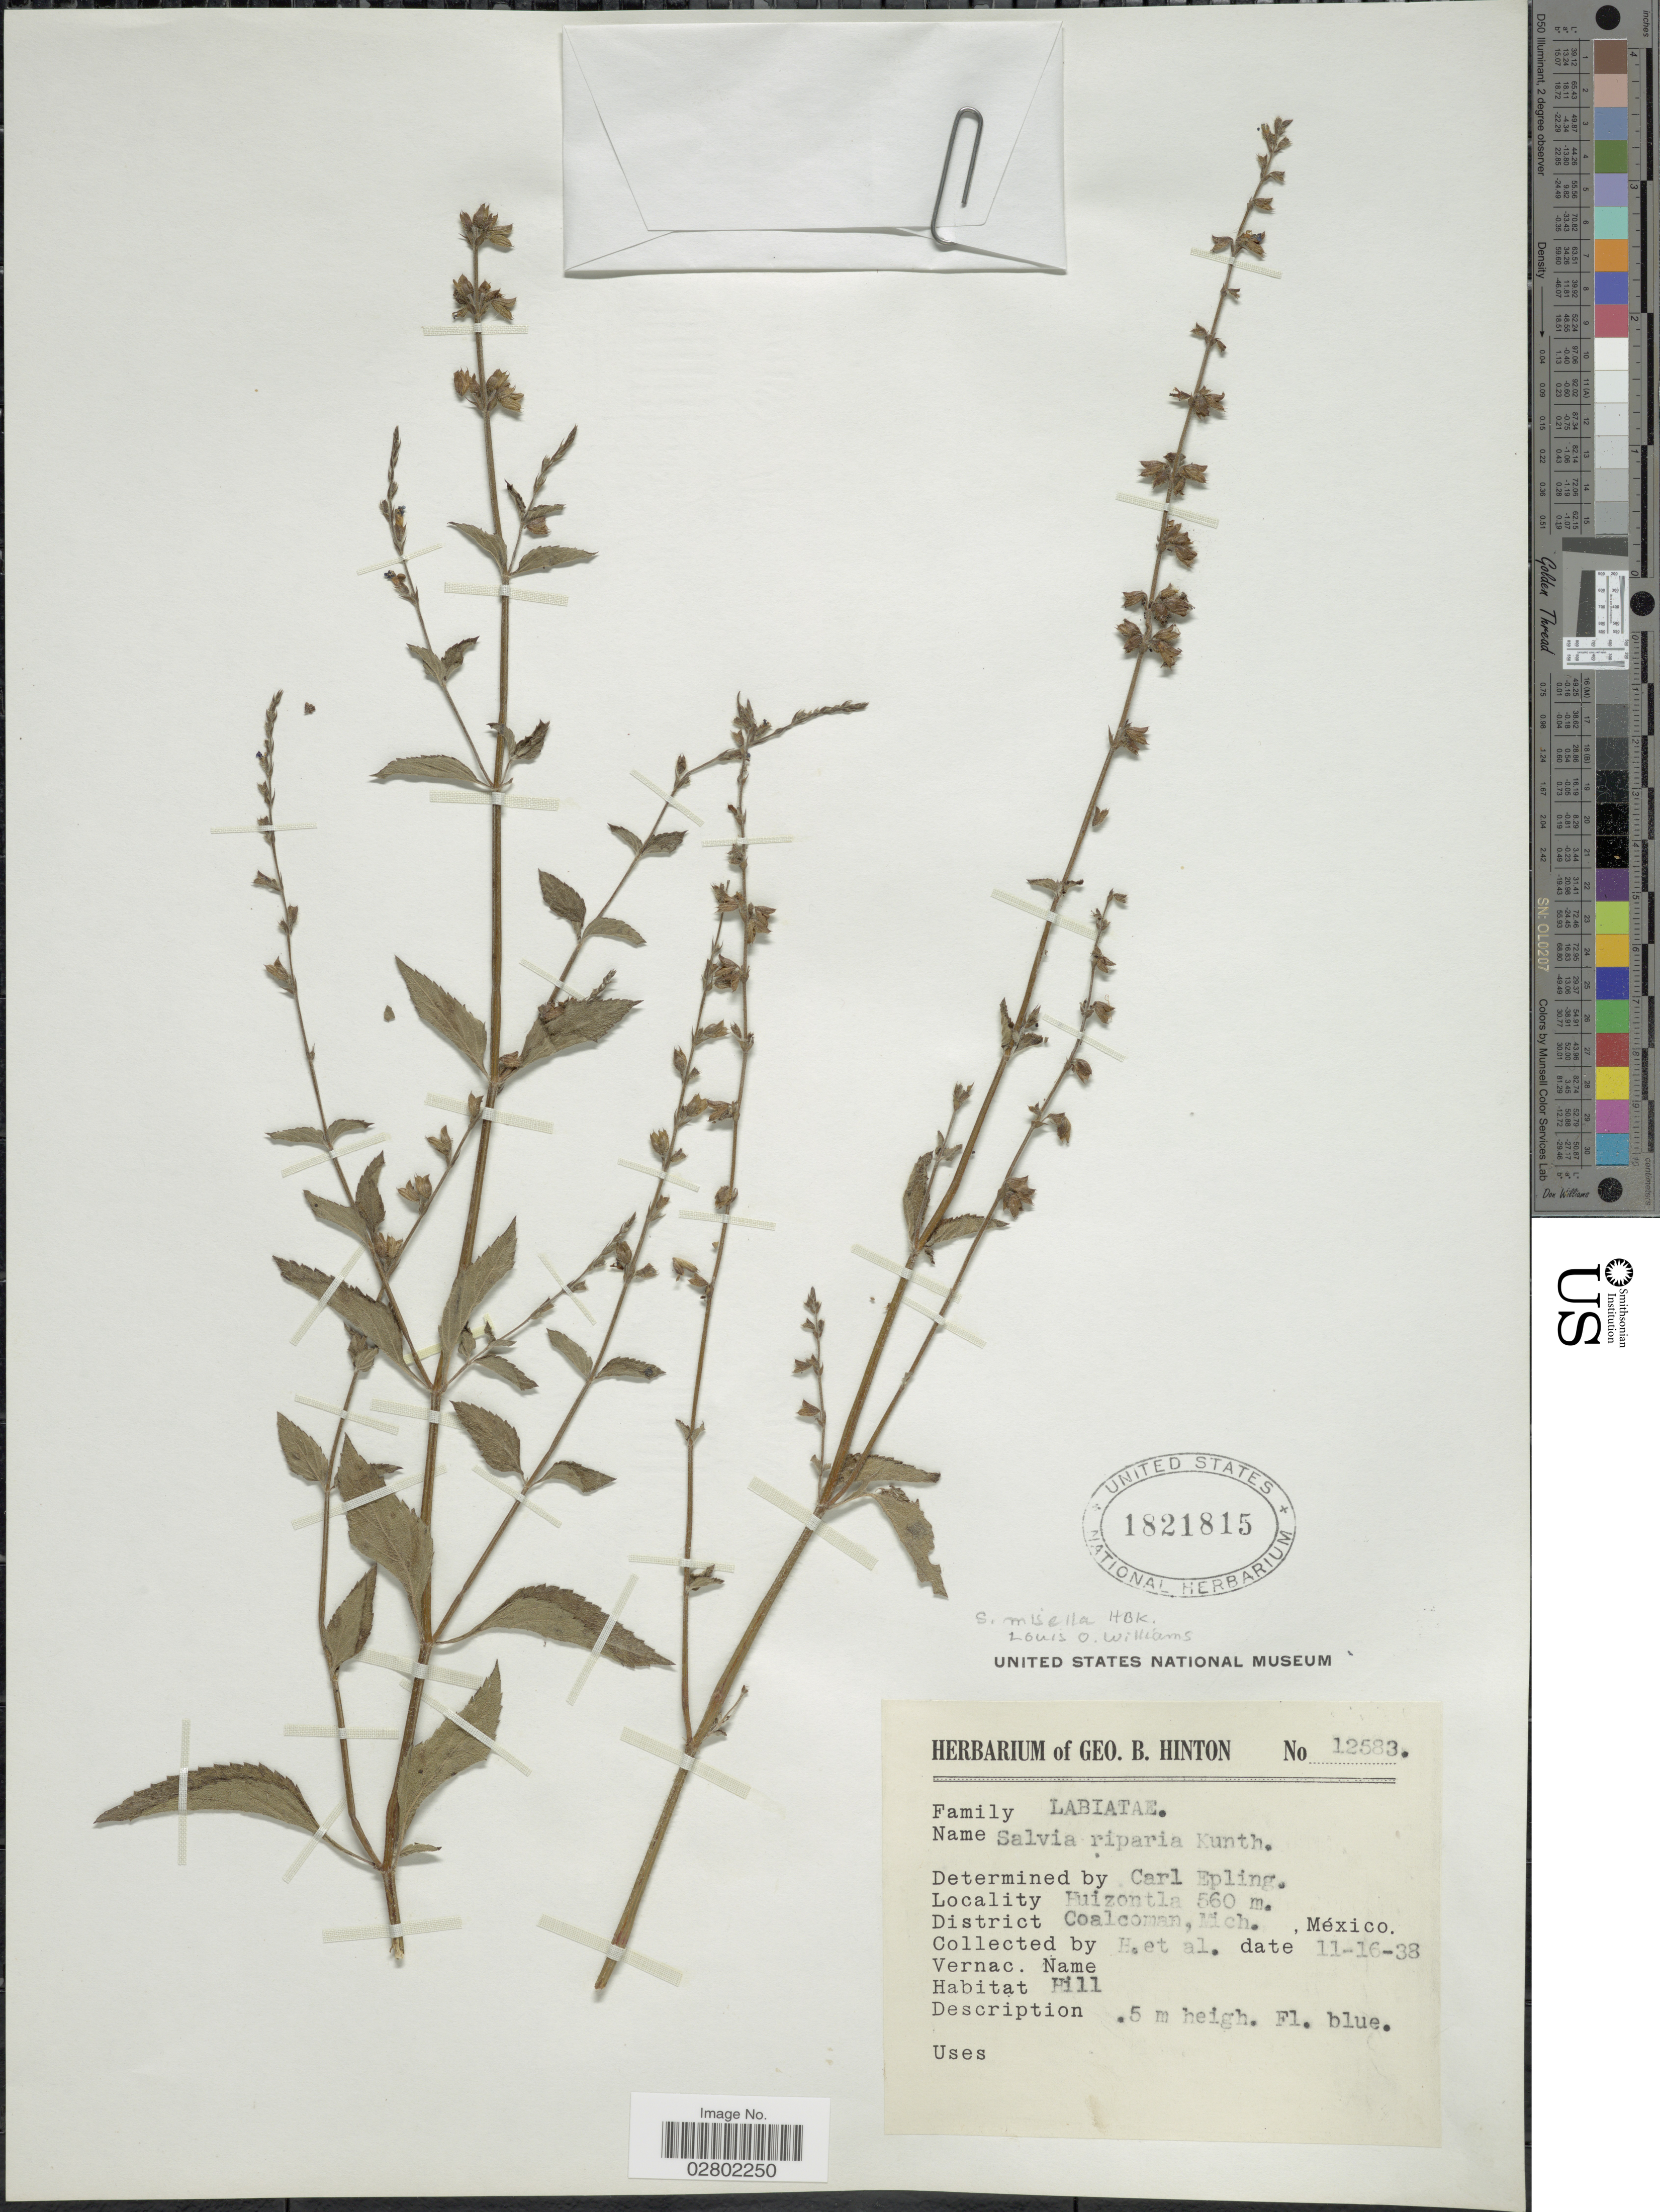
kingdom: Plantae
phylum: Tracheophyta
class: Magnoliopsida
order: Lamiales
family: Lamiaceae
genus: Salvia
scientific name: Salvia misella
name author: Kunth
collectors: G. B. Hinton & et al.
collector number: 12583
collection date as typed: Transcribed d/m/y: 16/11/38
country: Mexico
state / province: Michoacán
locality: Huizontla, District Coalcoman, Mich.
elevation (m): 560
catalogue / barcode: US 1821815